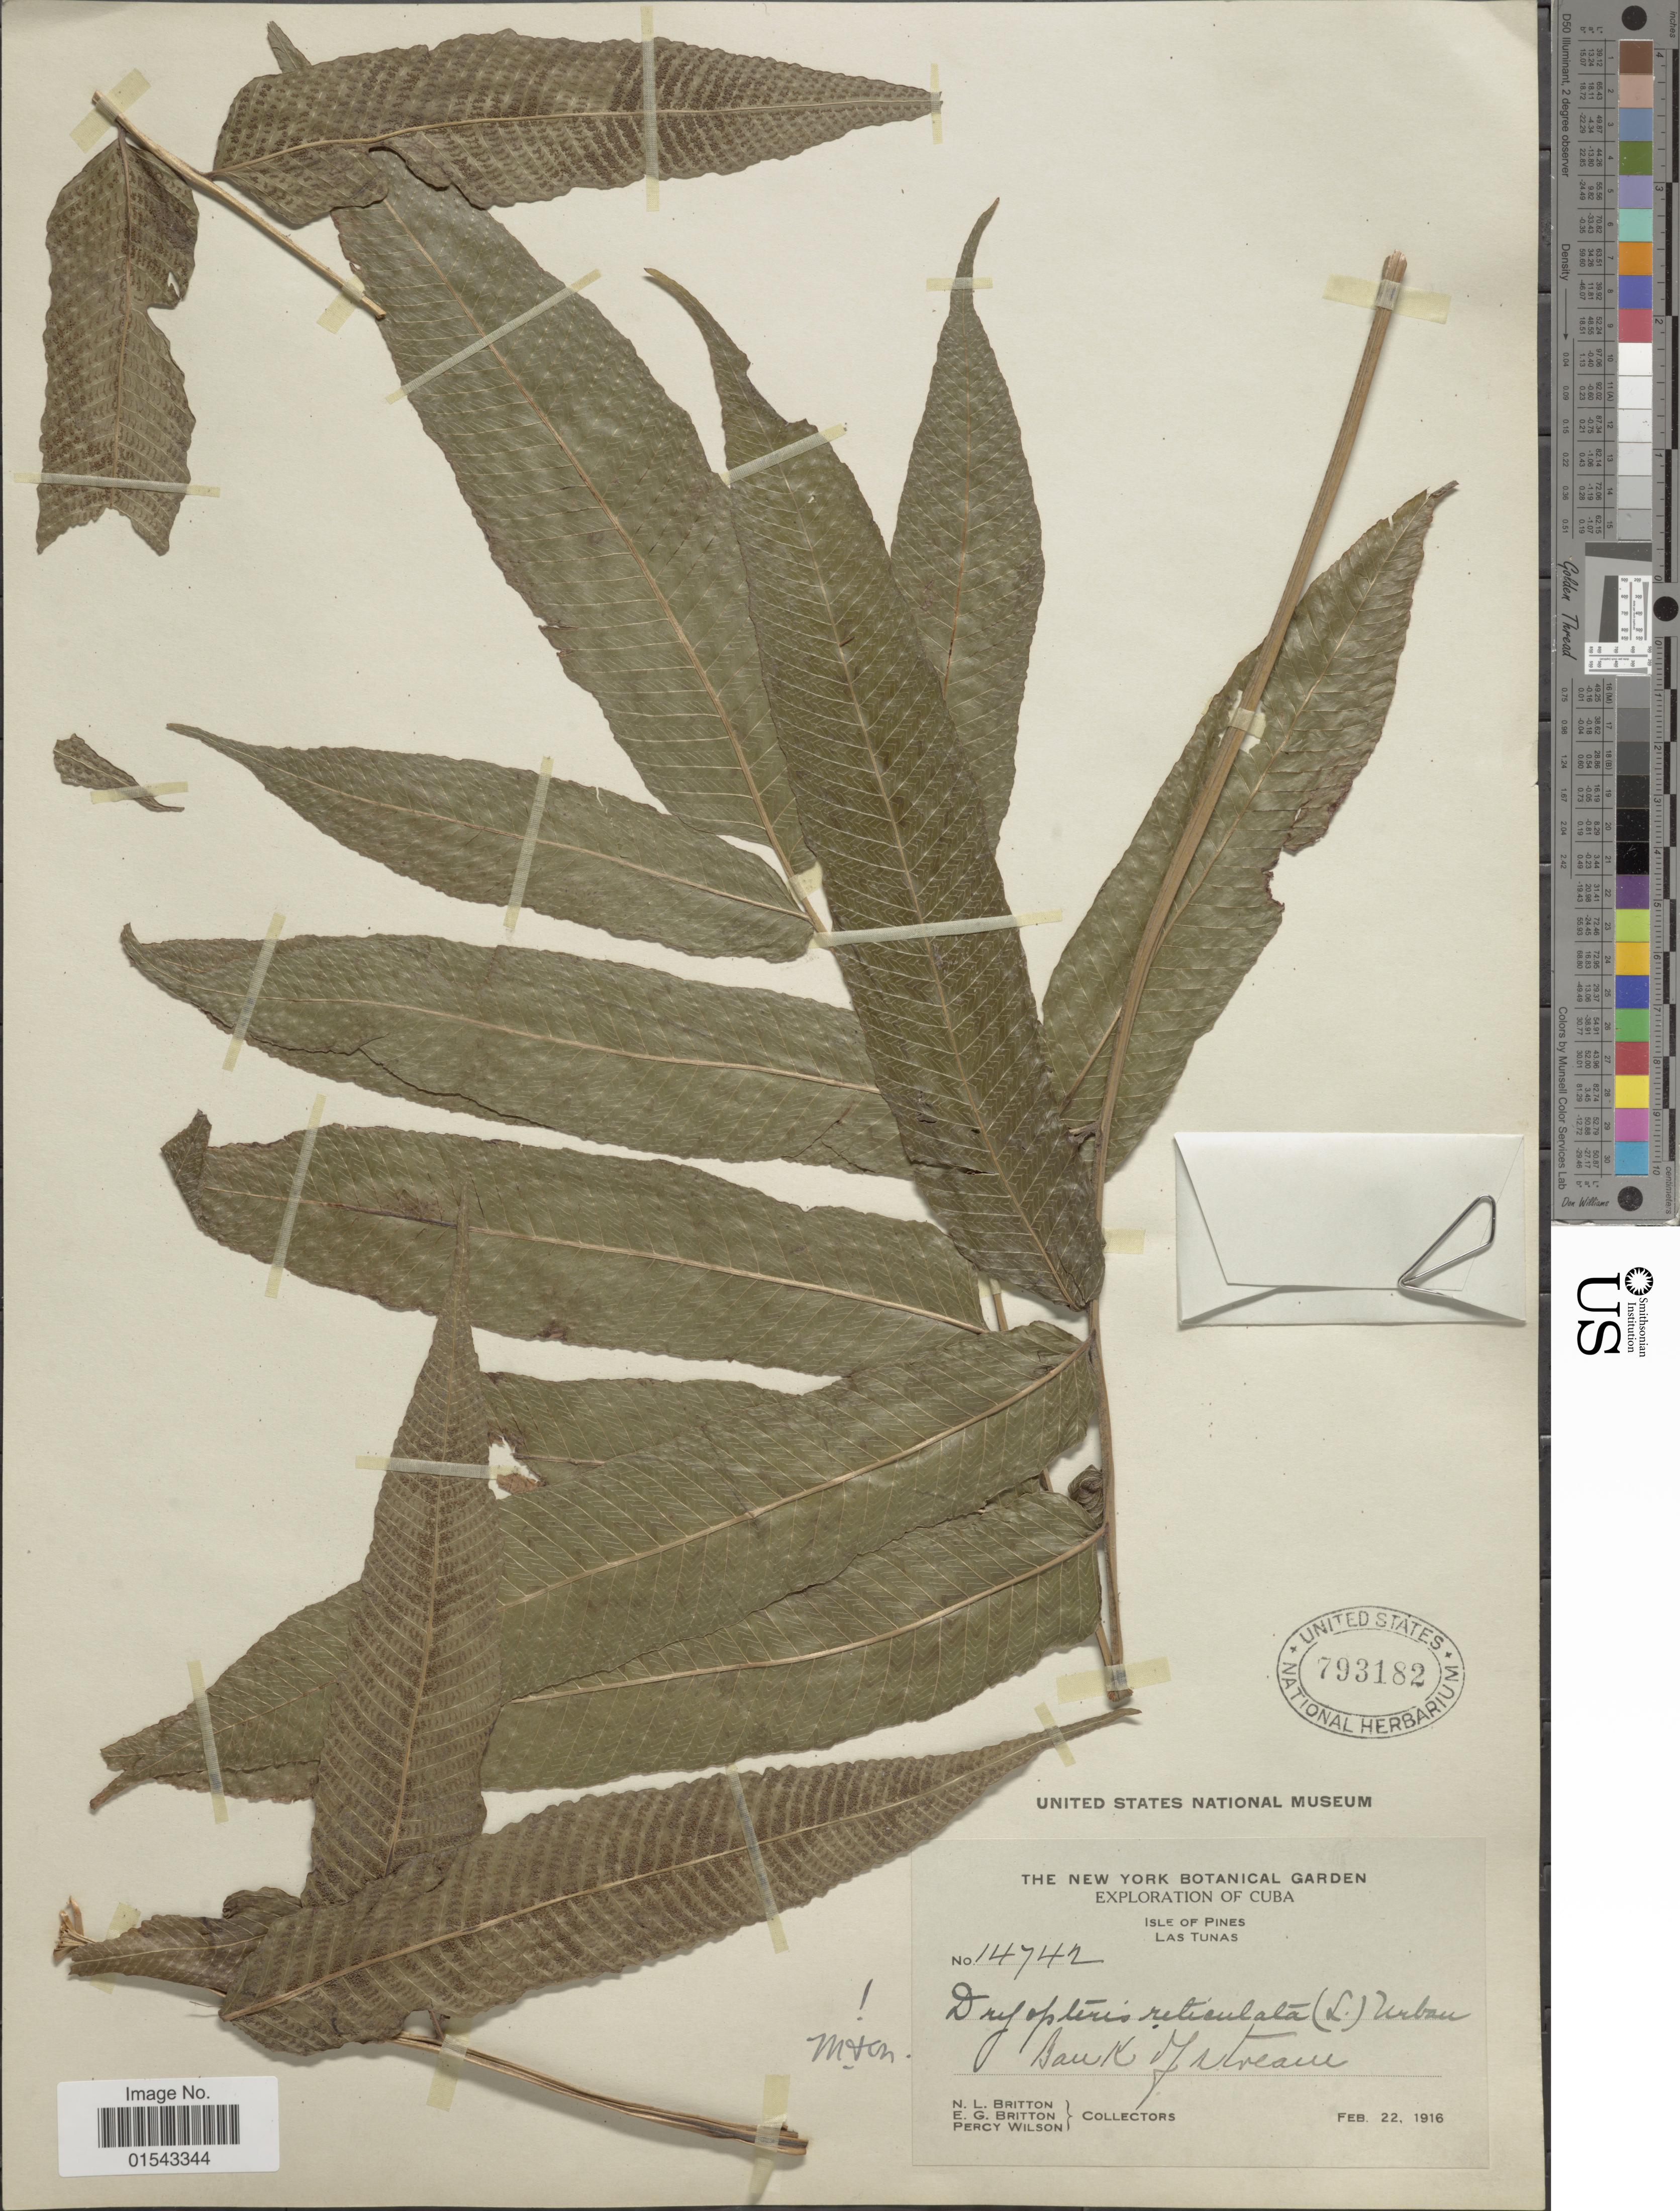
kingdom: Plantae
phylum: Tracheophyta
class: Polypodiopsida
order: Polypodiales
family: Thelypteridaceae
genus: Meniscium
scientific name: Meniscium reticulatum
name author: (L.) Sw.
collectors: N. Britton, E. G. Britton & P. Wilson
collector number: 14742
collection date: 1916-02-22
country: Cuba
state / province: Las Tunas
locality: Isle of Pines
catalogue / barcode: US 793182